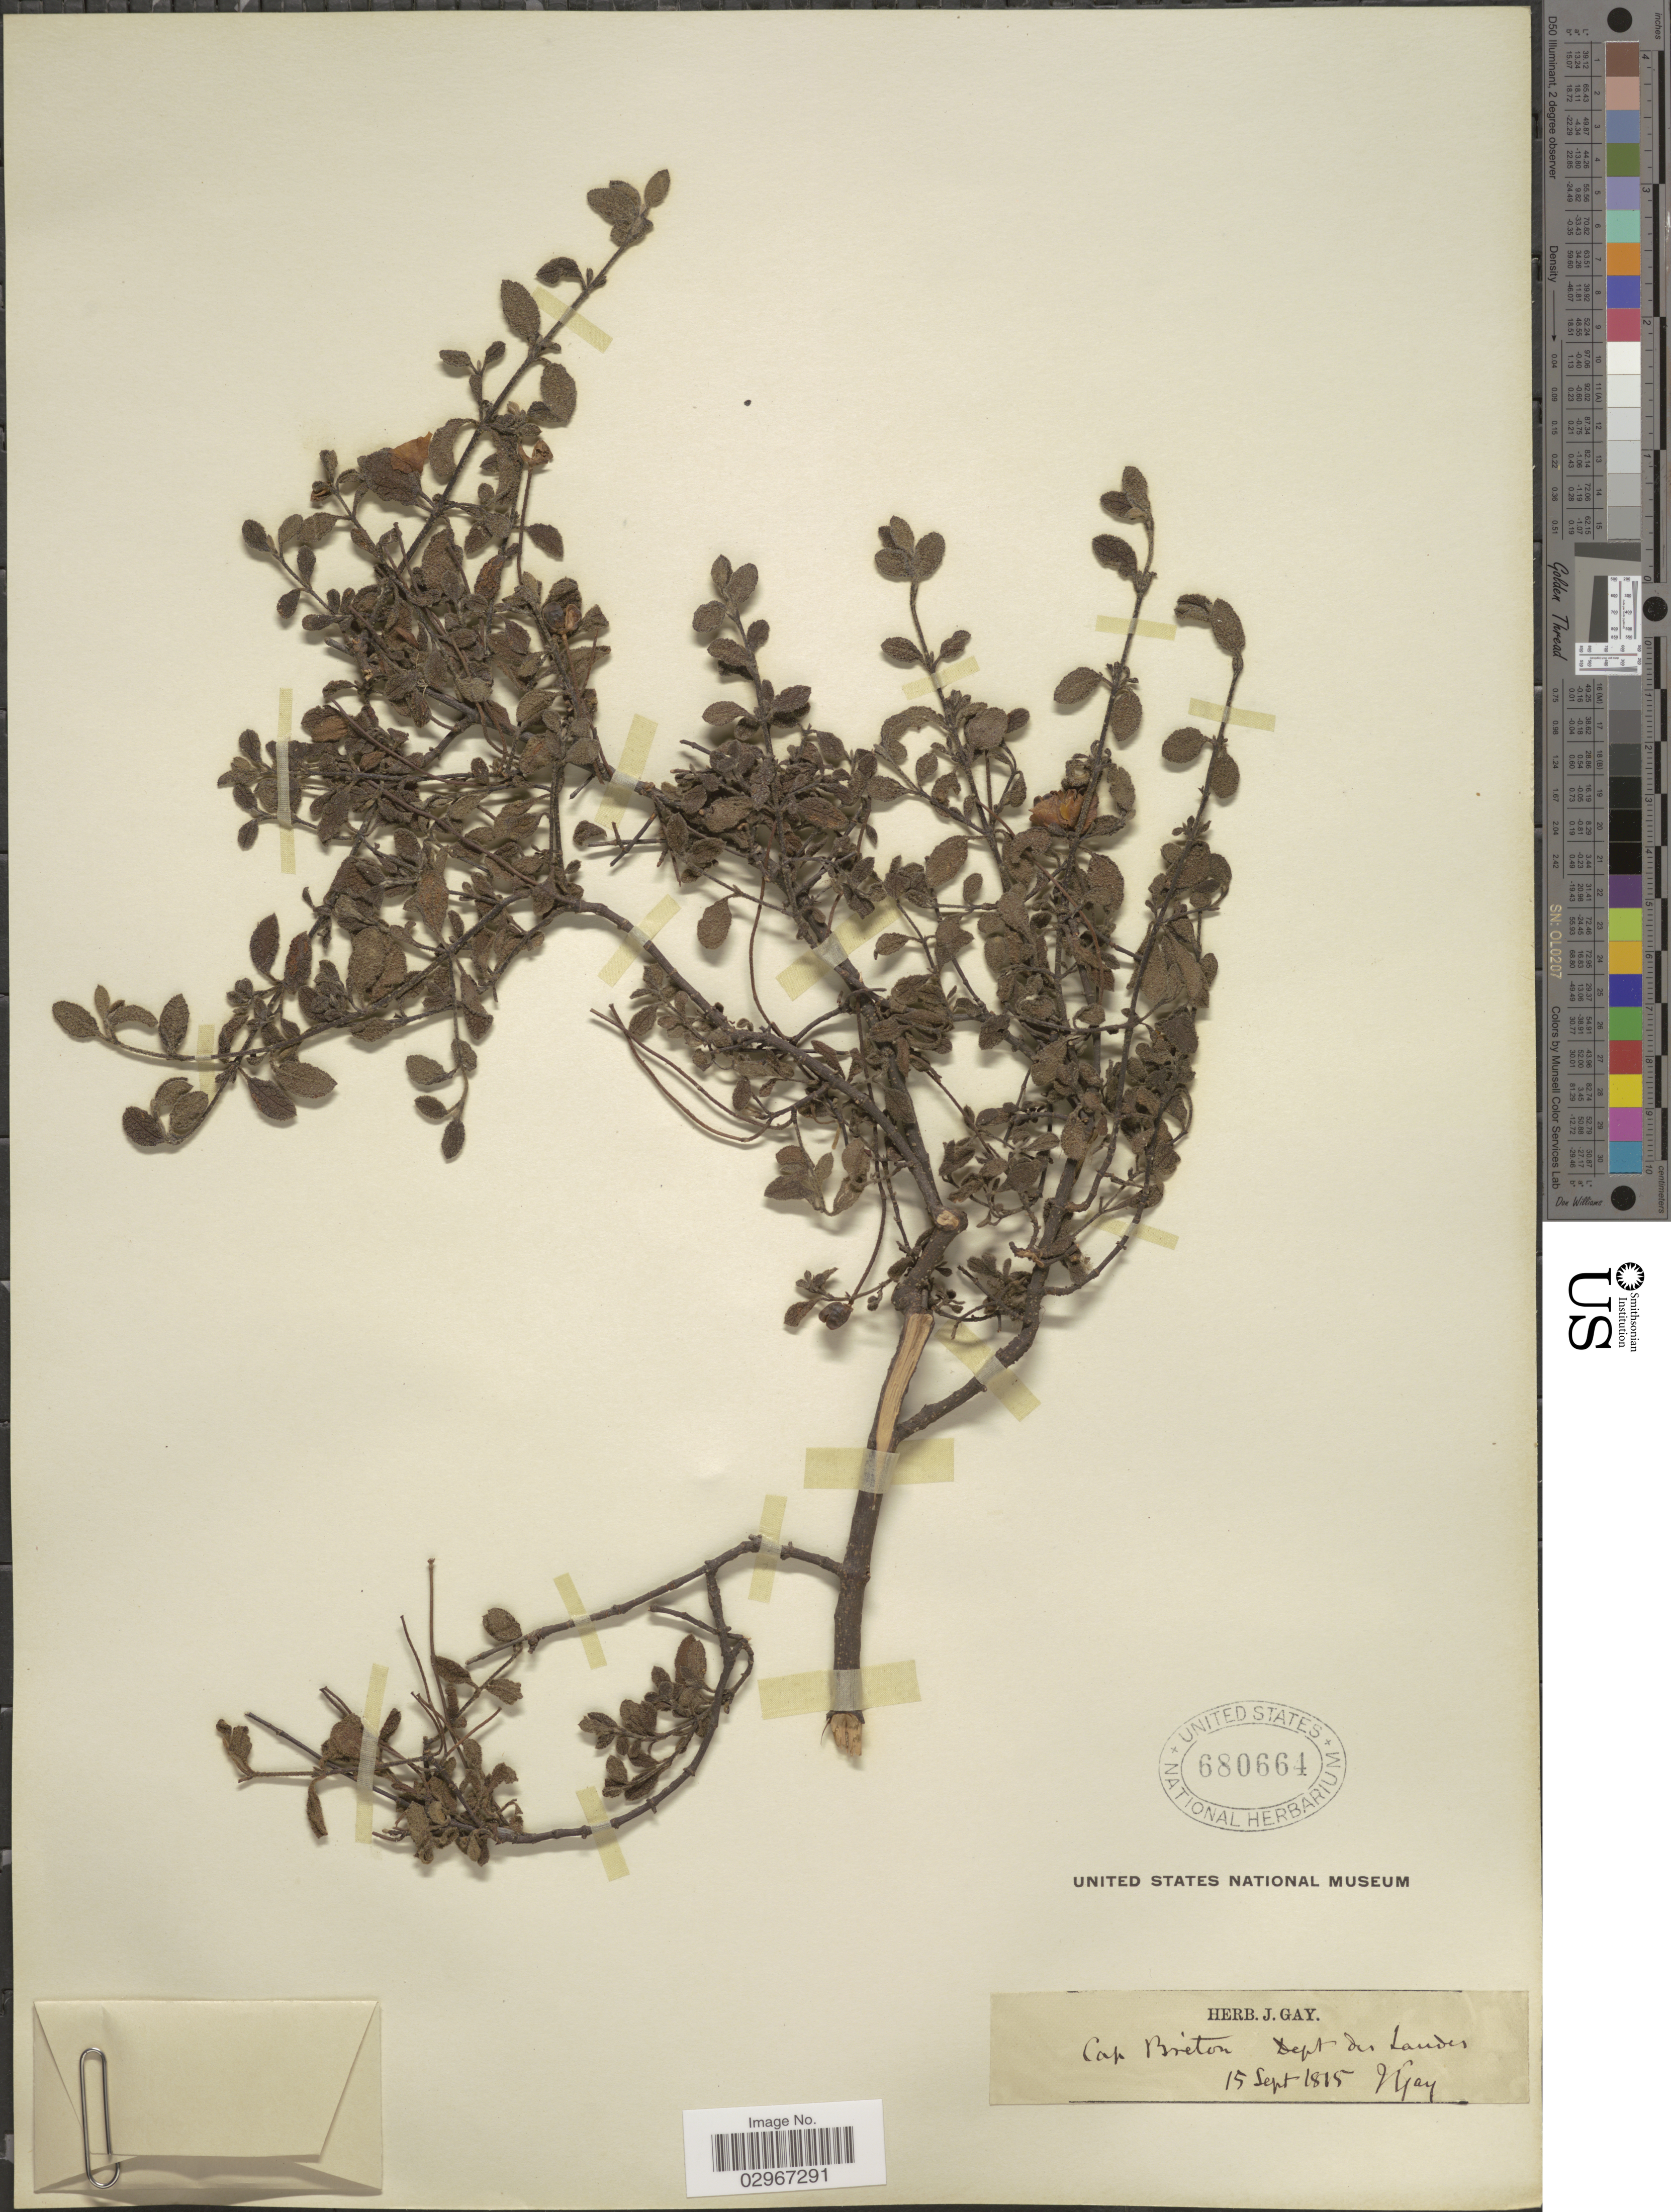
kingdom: Plantae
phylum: Tracheophyta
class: Magnoliopsida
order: Malvales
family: Cistaceae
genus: Helianthemum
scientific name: Helianthemum sp.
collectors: J. Gay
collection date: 1815-09-15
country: France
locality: Cap Breton, Dept. des Landes.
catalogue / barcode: US 680664